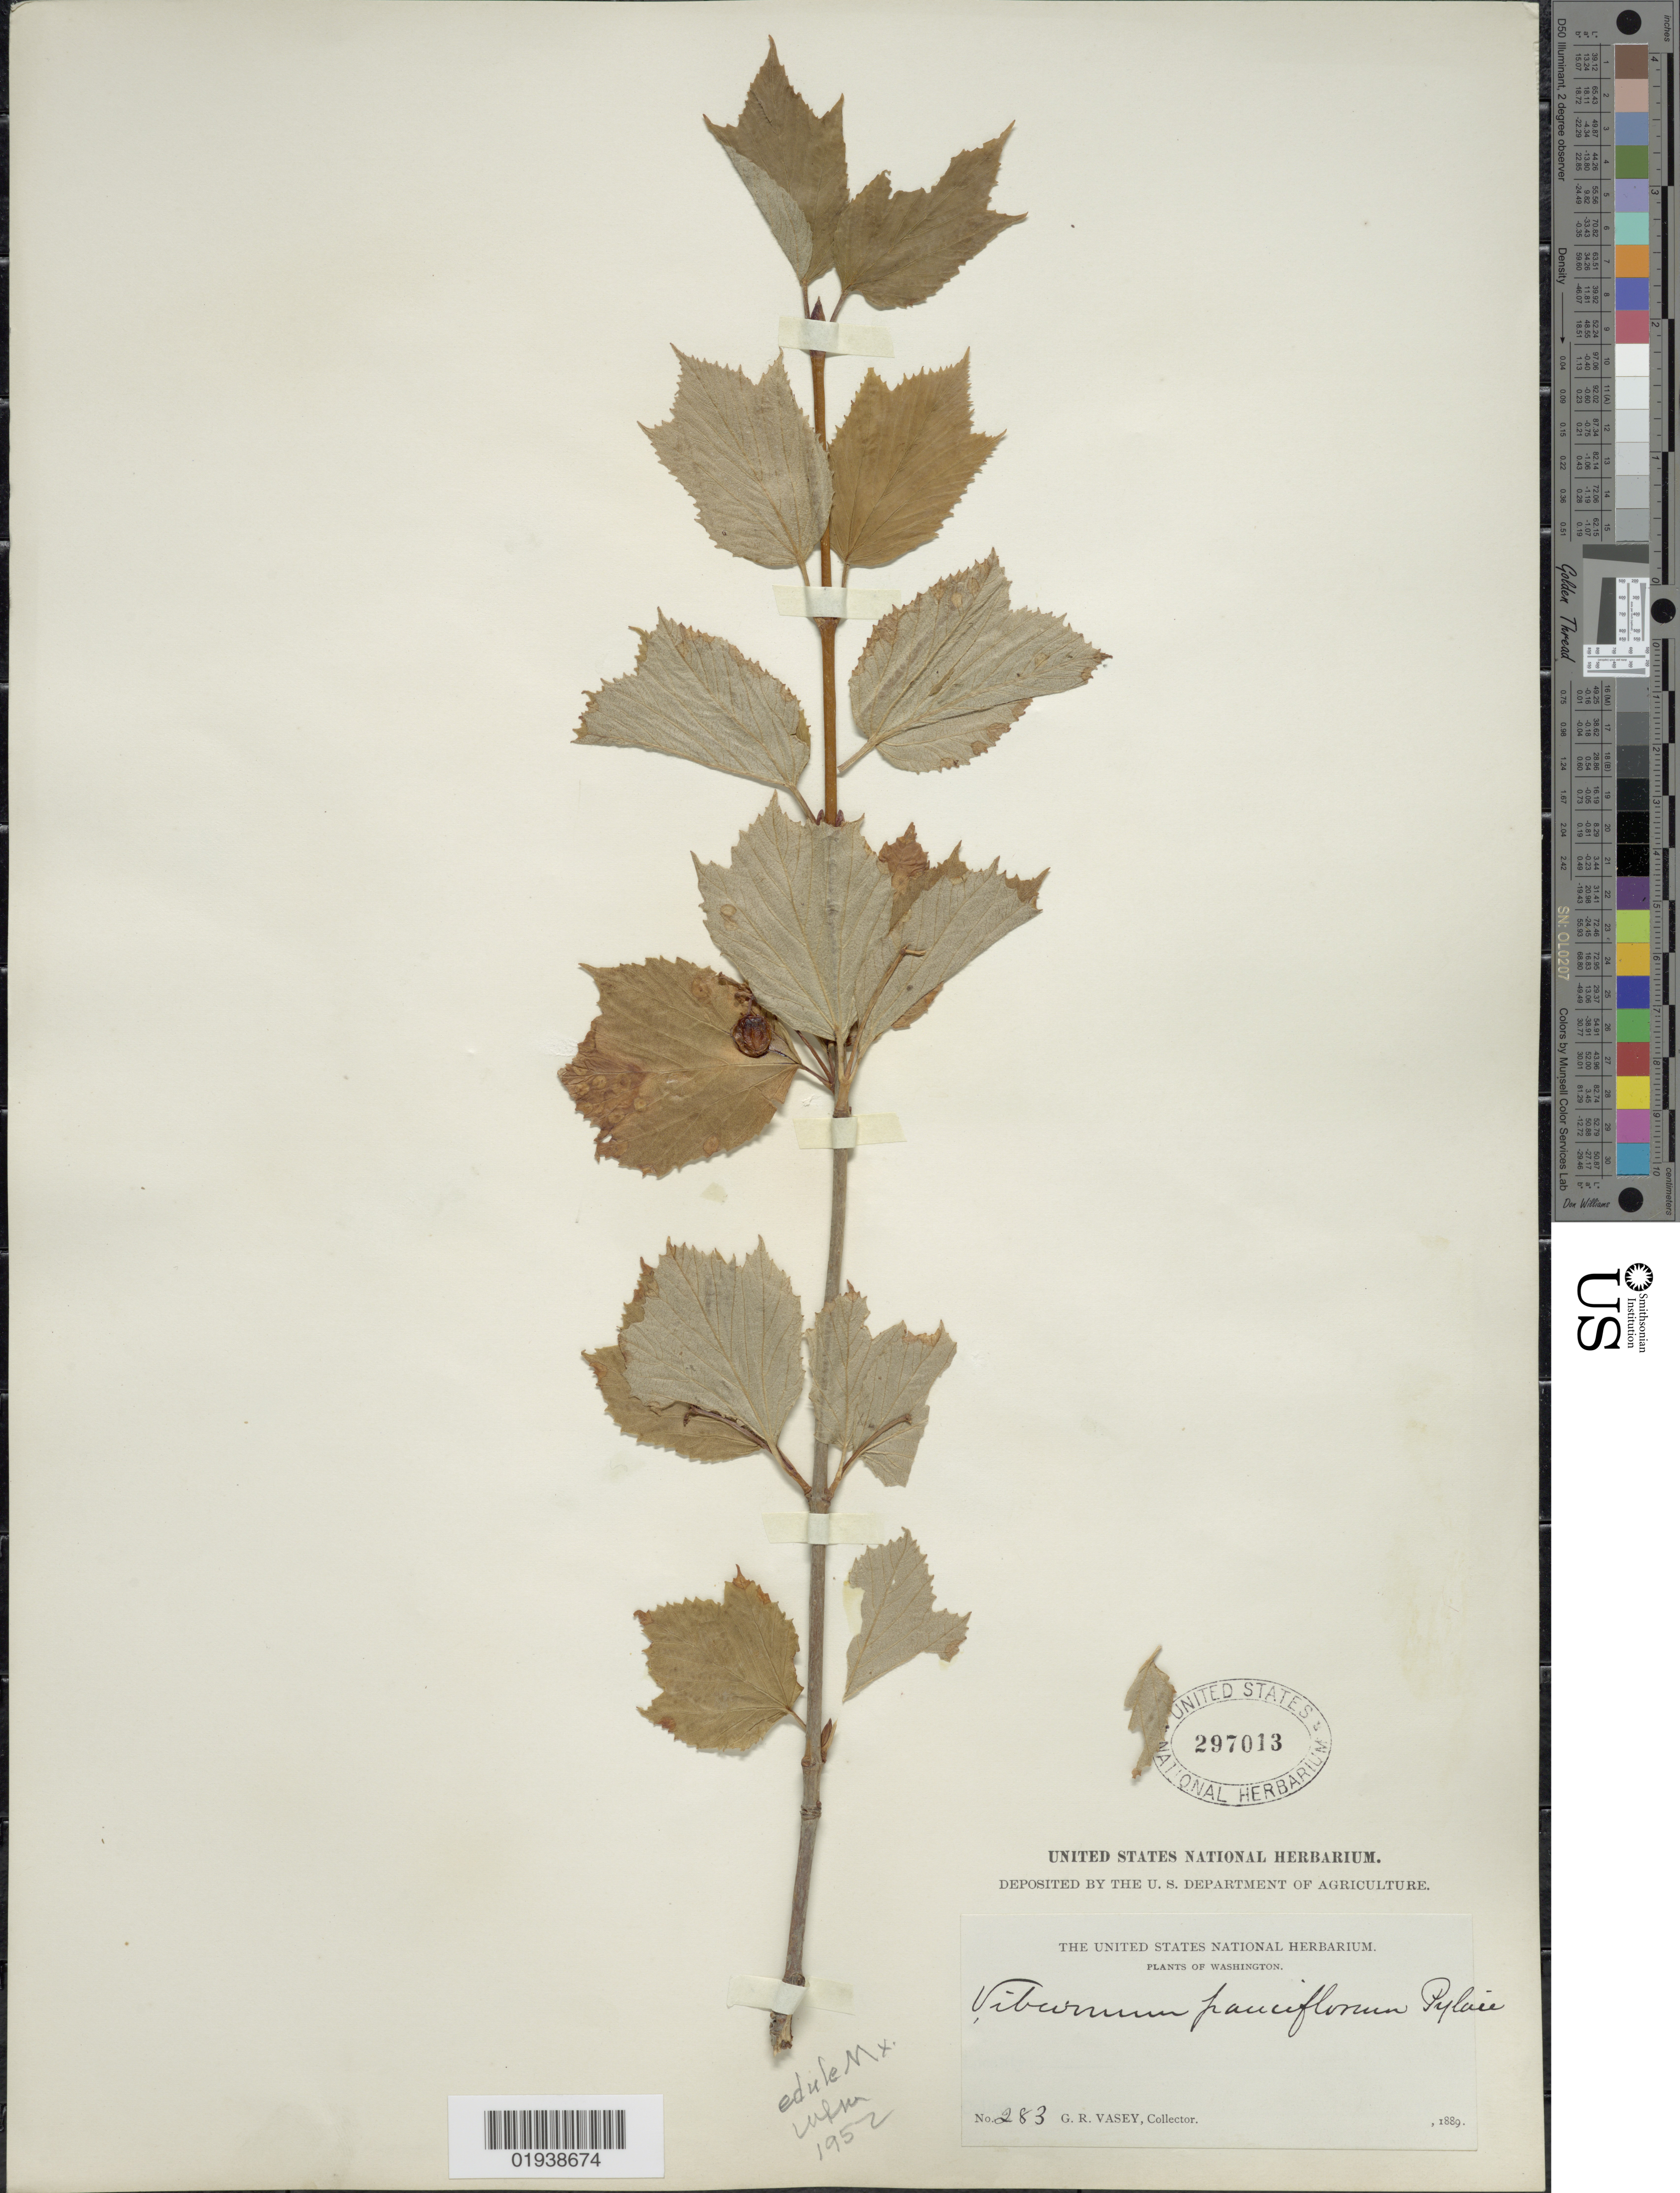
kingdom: Plantae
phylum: Tracheophyta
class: Magnoliopsida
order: Dipsacales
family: Viburnaceae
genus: Viburnum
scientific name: Viburnum edule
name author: (Michx.) Raf.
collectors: G. R. Vasey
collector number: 283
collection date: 1889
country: United States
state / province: Washington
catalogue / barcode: US 297013